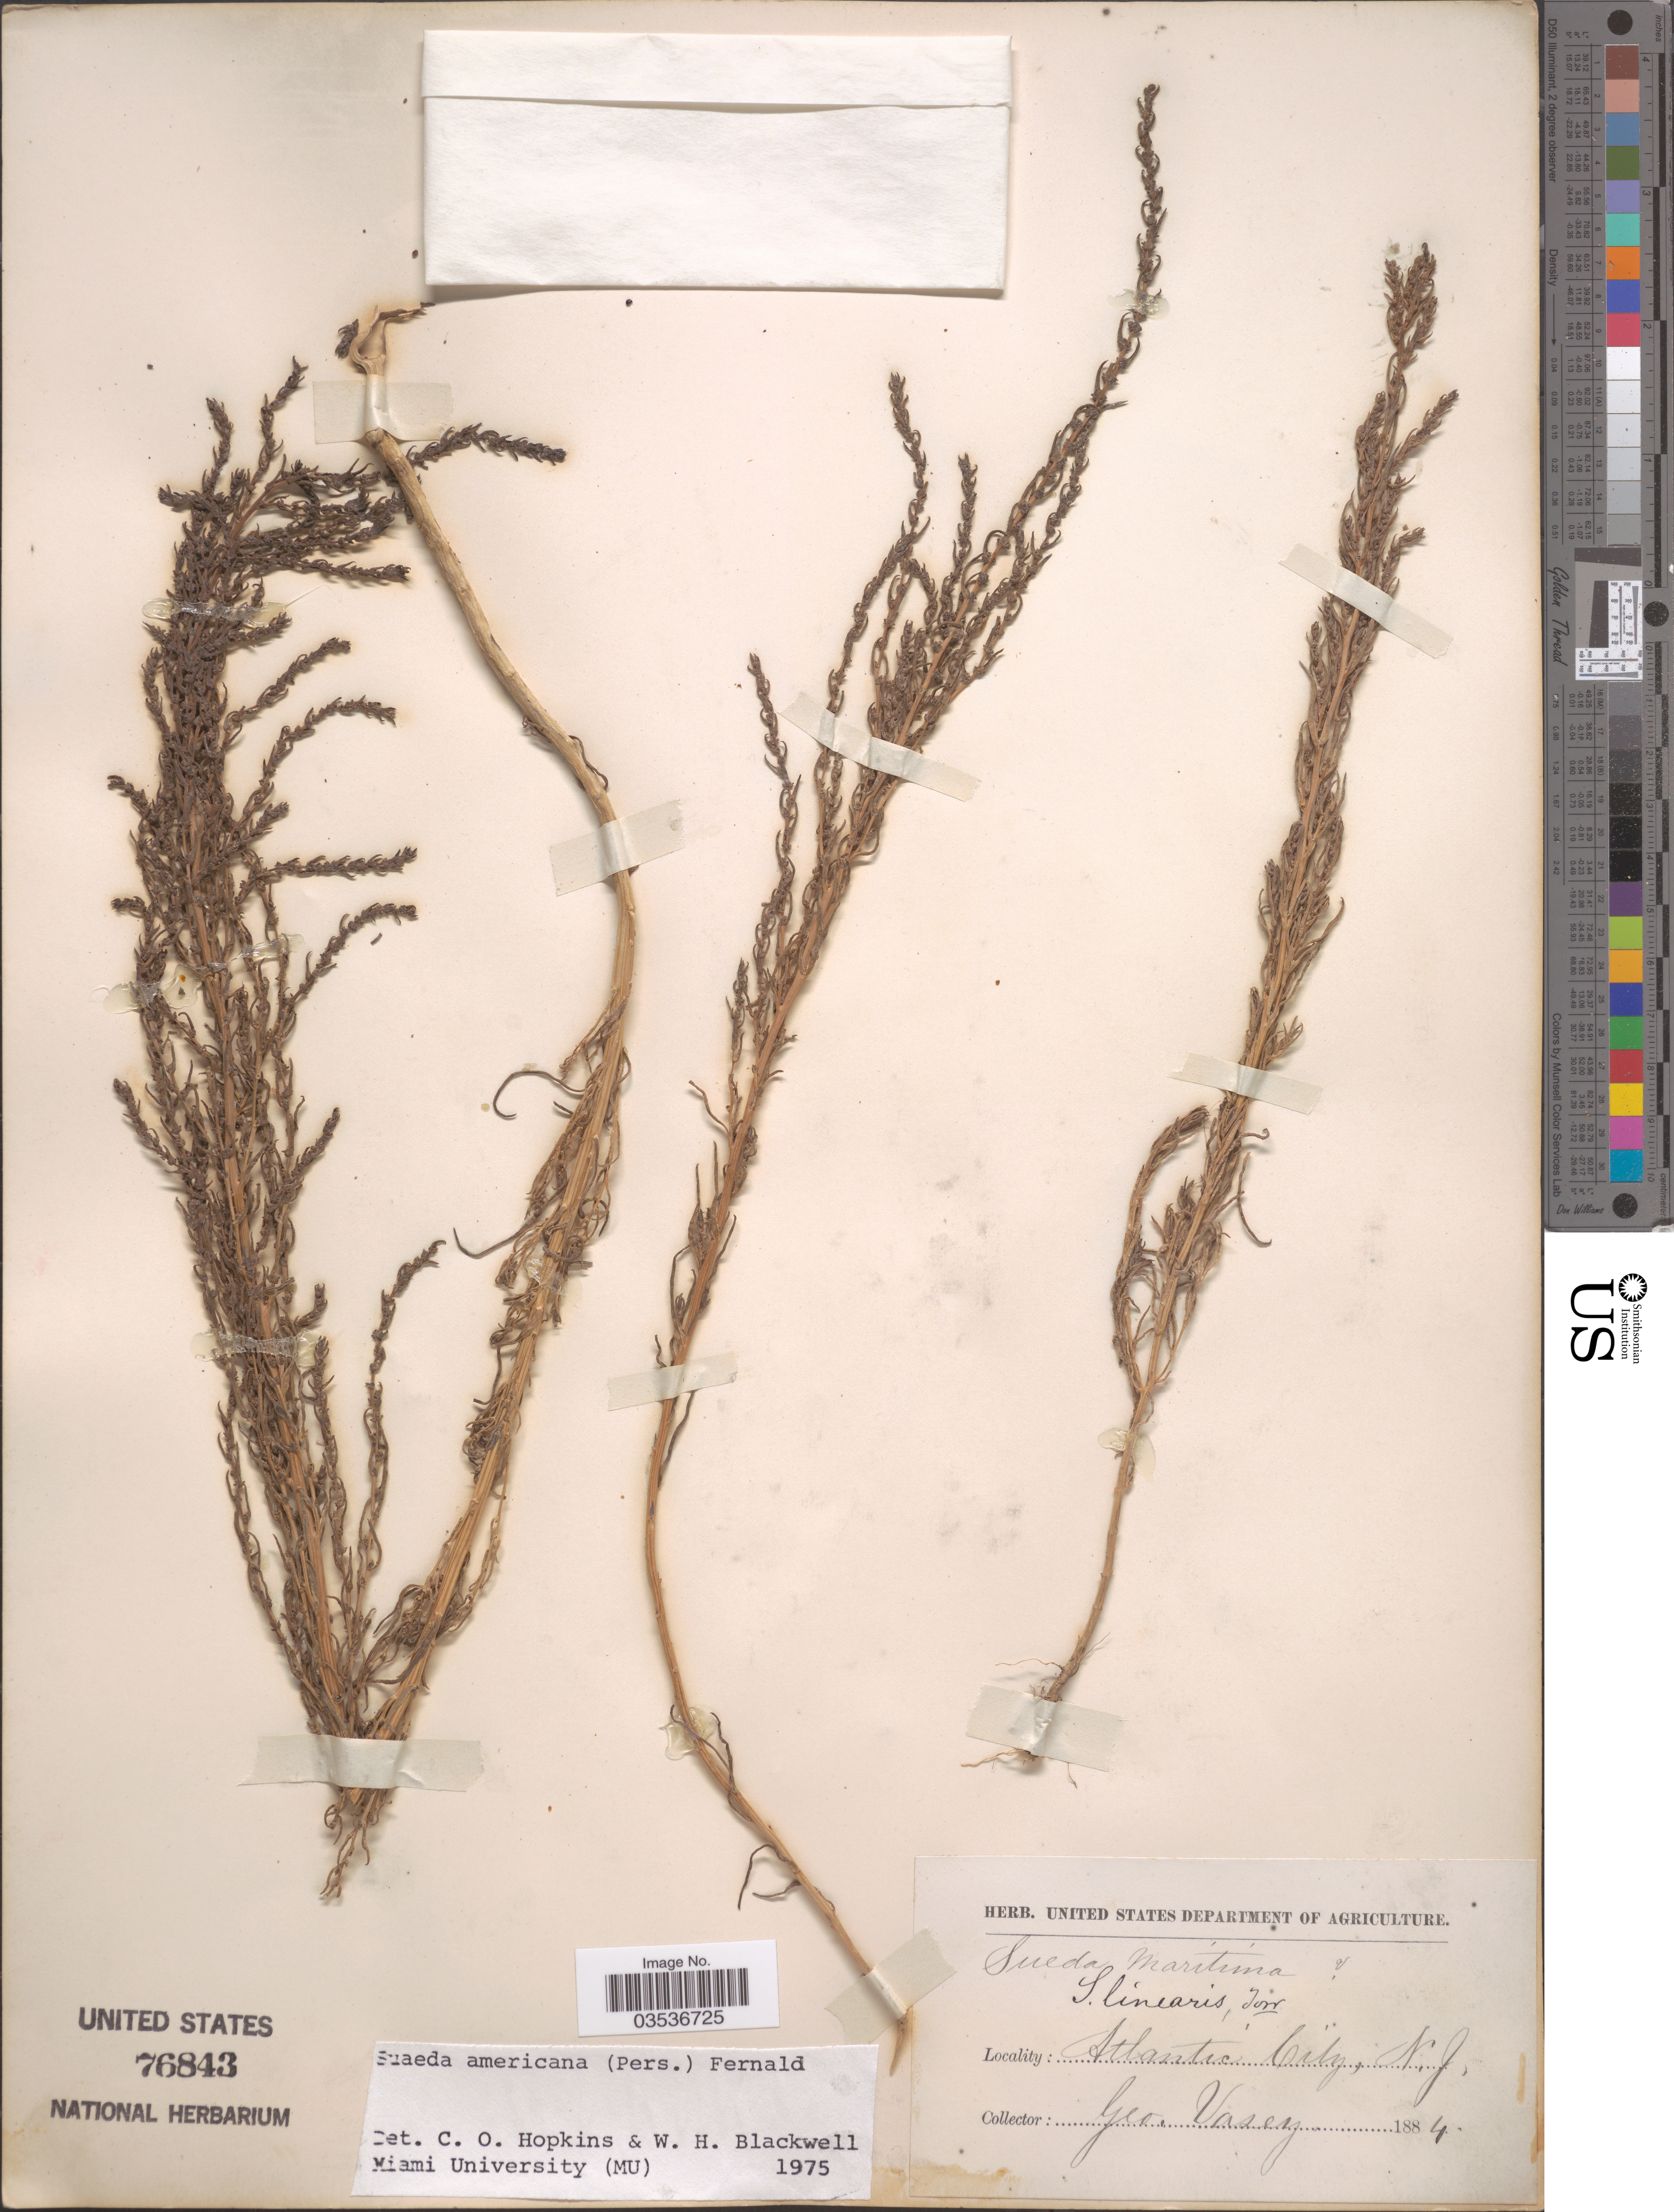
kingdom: Plantae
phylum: Tracheophyta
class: Magnoliopsida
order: Caryophyllales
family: Amaranthaceae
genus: Suaeda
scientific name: Suaeda americana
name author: (Pers.) Fernald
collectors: G. Vasey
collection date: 1884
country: United States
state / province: New Jersey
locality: Atlantic City.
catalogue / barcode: US 76843